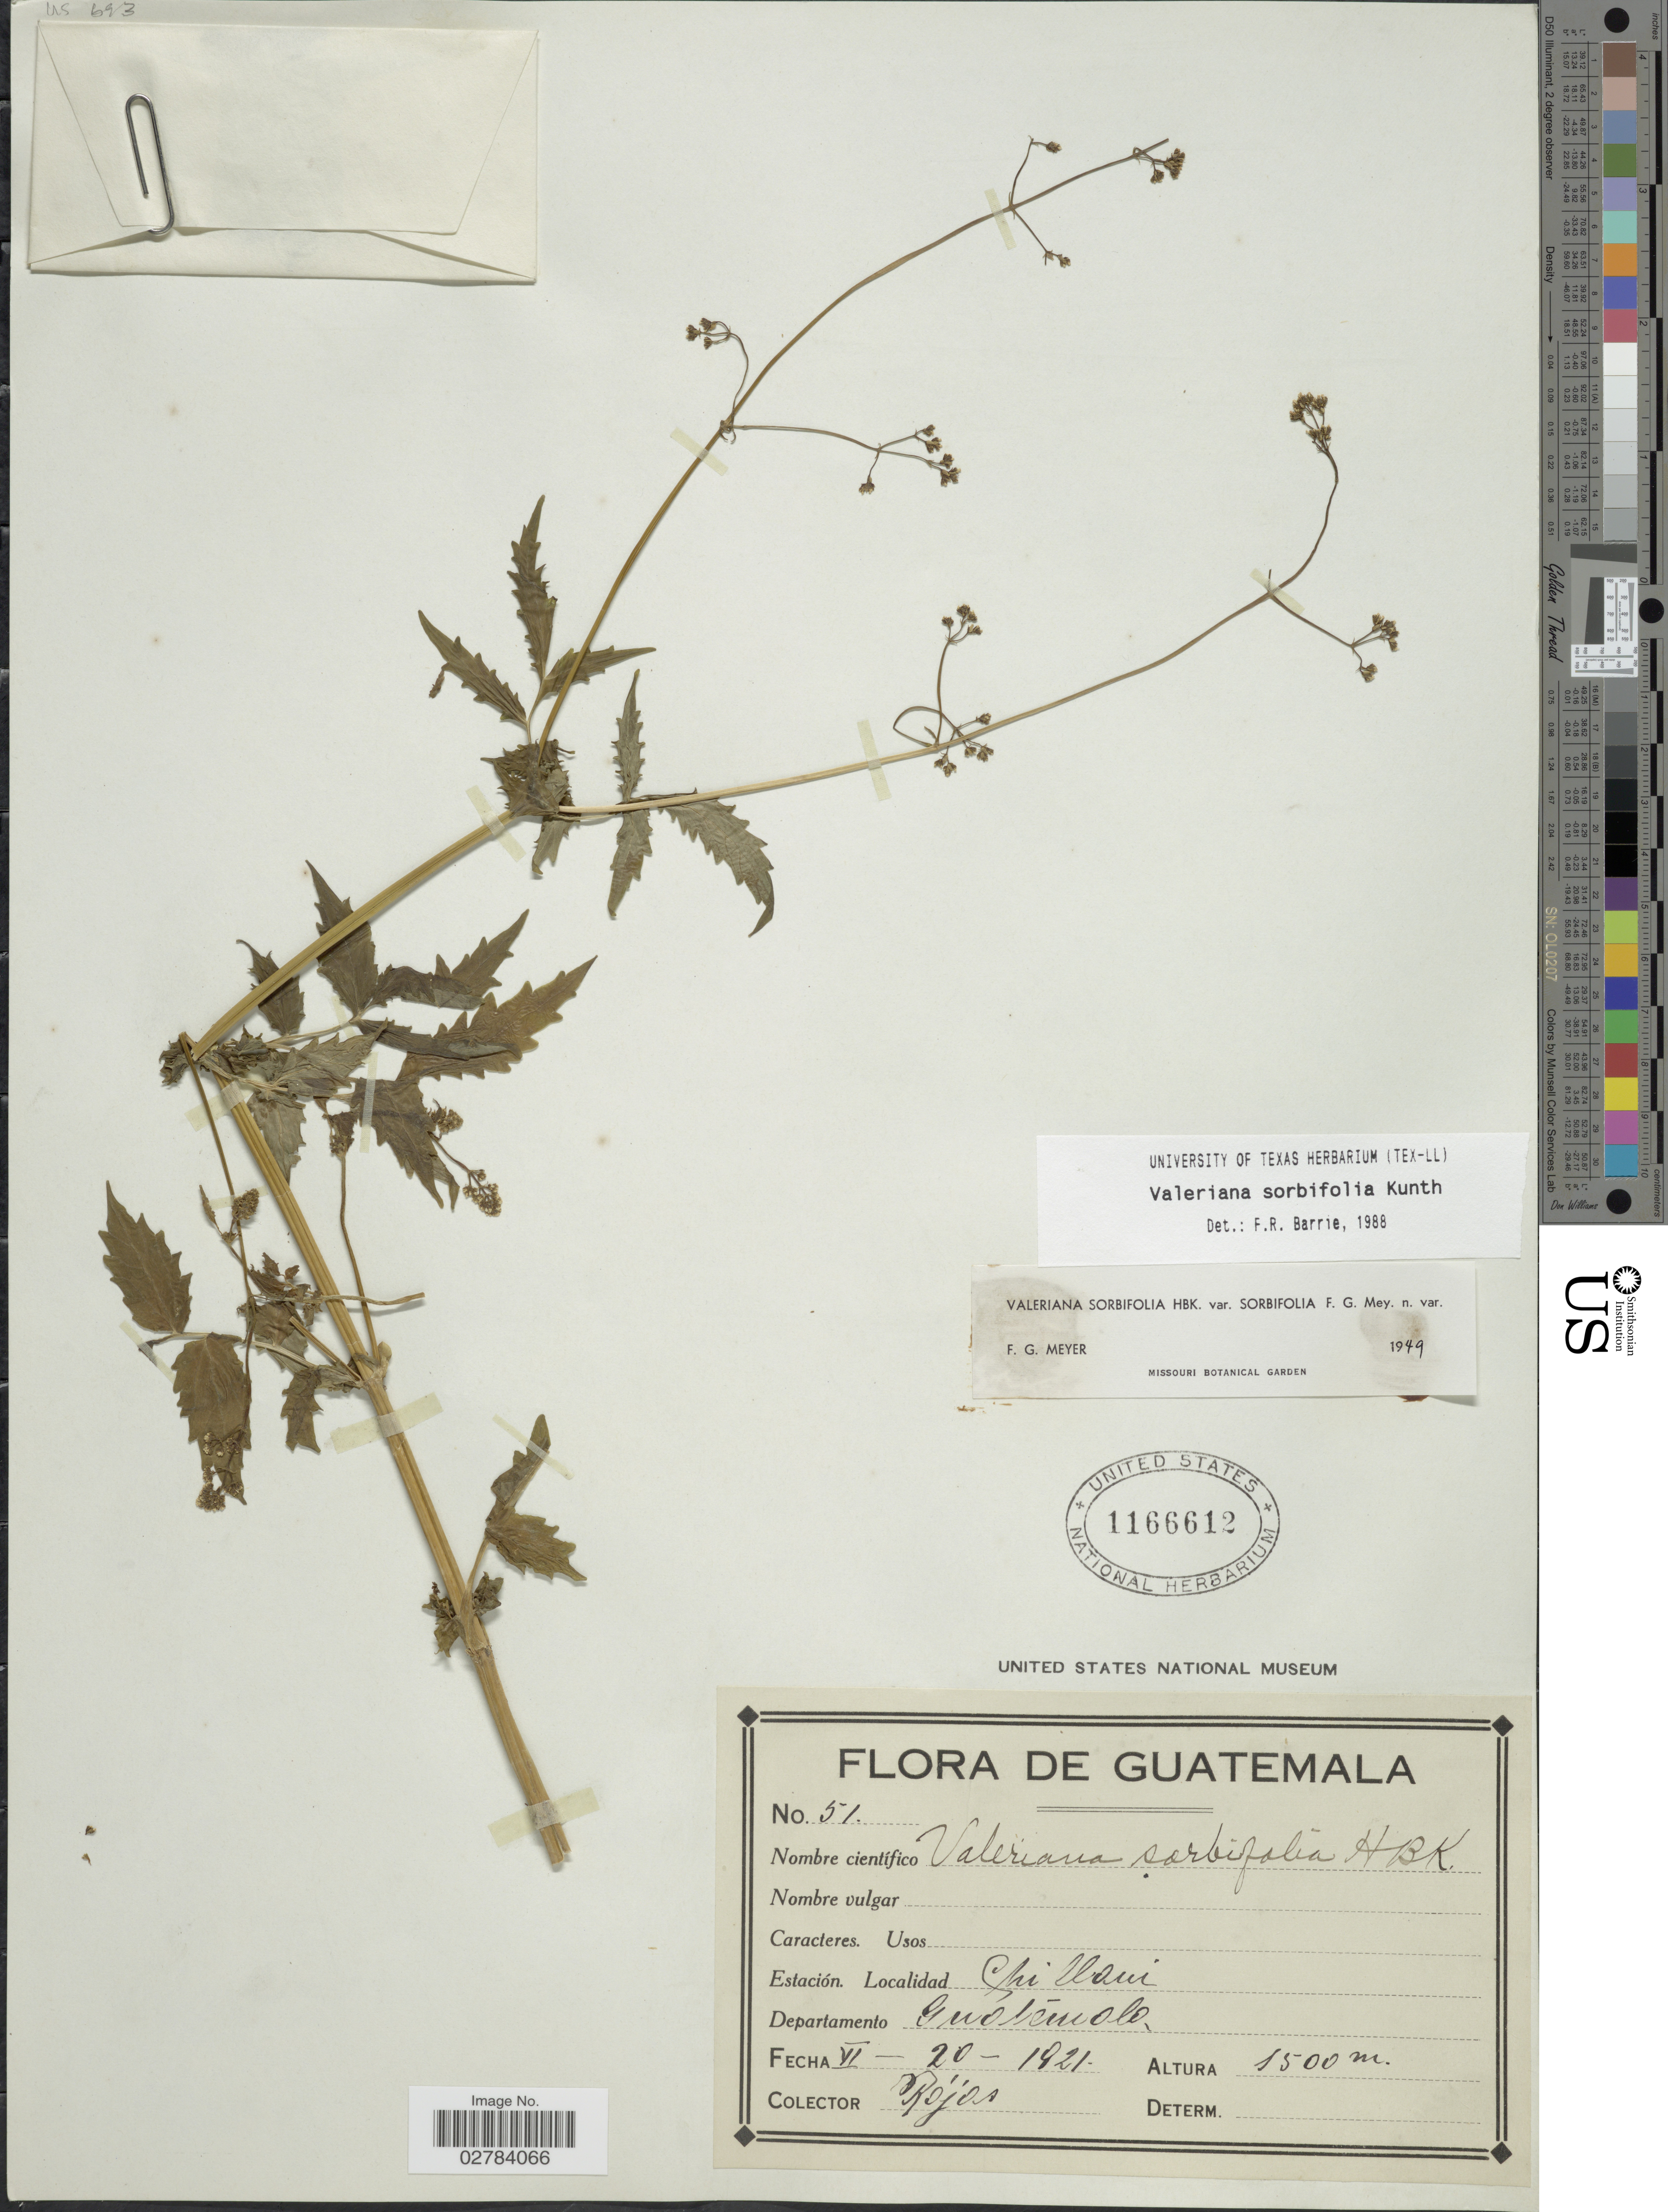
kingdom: Plantae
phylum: Tracheophyta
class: Magnoliopsida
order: Dipsacales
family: Caprifoliaceae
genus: Valeriana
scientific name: Valeriana sorbifolia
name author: Kunth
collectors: Rójos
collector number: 51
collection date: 1921-06-20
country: Guatemala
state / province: Guatemala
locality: Chillani, Departamento Guatemala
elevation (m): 1500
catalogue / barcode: US 1166612